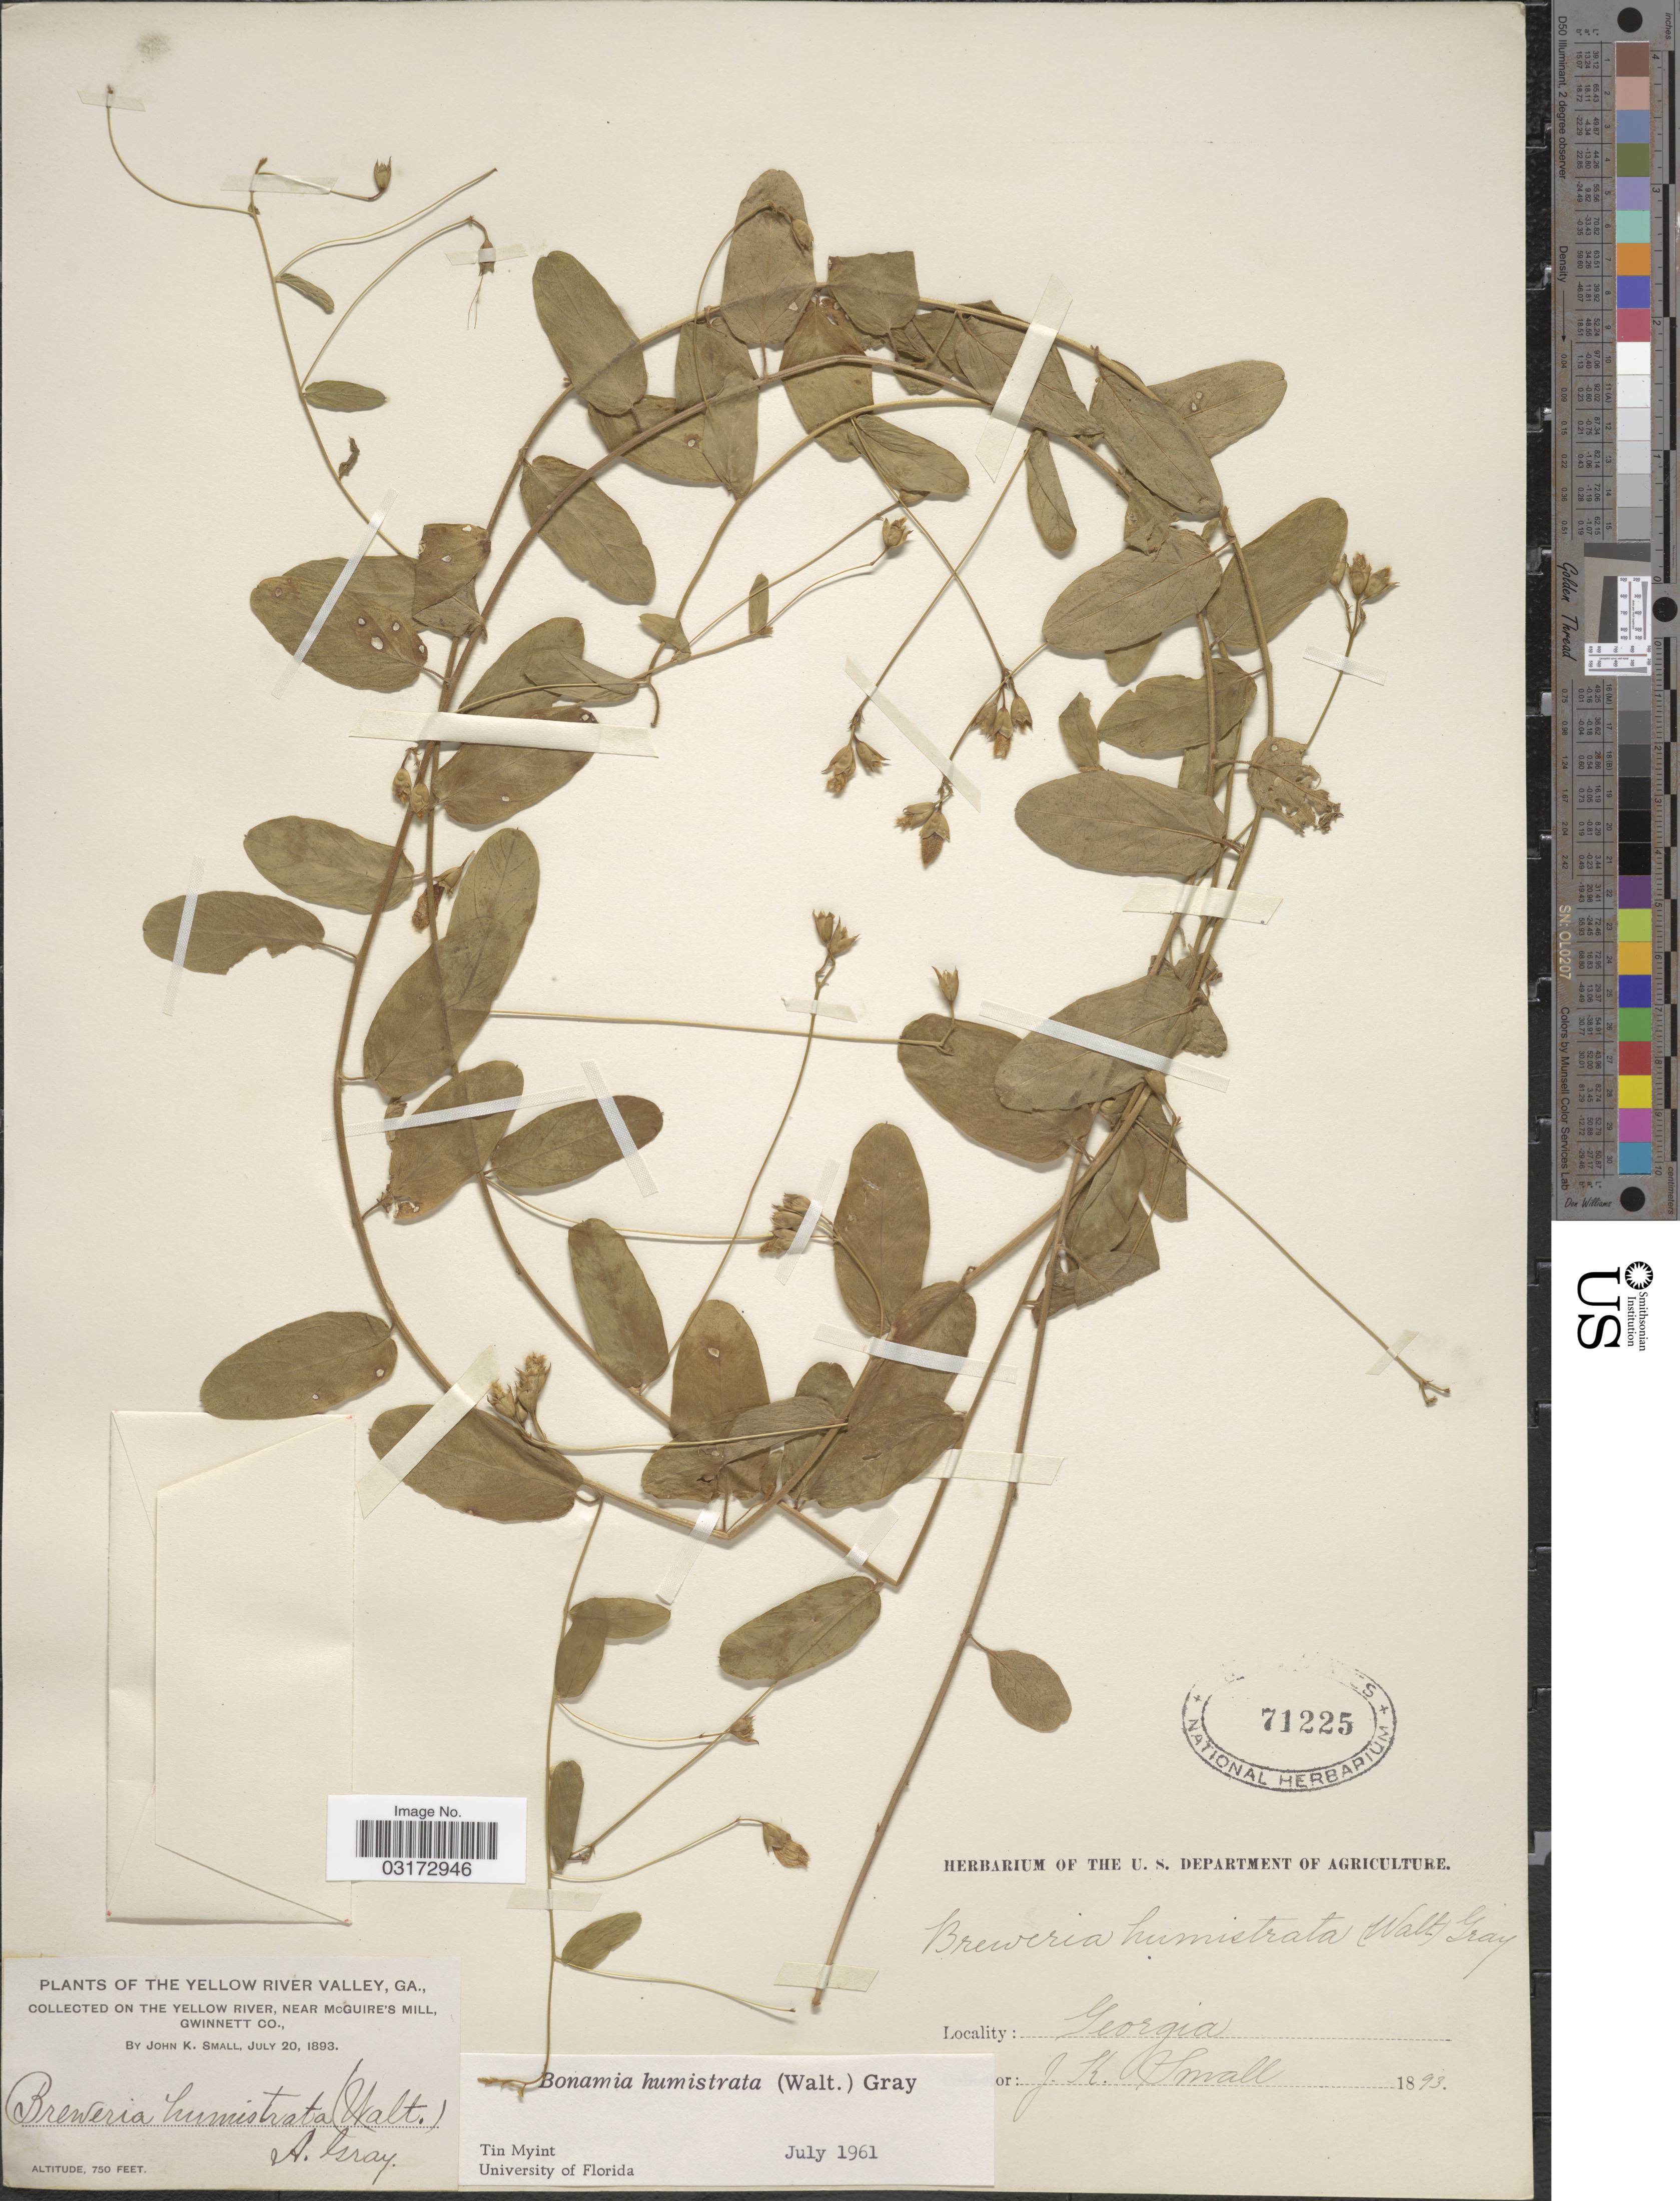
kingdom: Plantae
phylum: Tracheophyta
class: Magnoliopsida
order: Solanales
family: Convolvulaceae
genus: Stylisma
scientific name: Stylisma humistrata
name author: (Walter) Chapm.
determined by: Strong, Mark T., (BOT), Smithsonian Institution - National Museum of Natural History (UNITED STATES)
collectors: J. K. Small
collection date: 1893-07-20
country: United States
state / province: Georgia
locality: The Yellow River Valley, on the Yellow River, near McGuire's Mill, Gwinnett Co.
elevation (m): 229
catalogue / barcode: US 71225